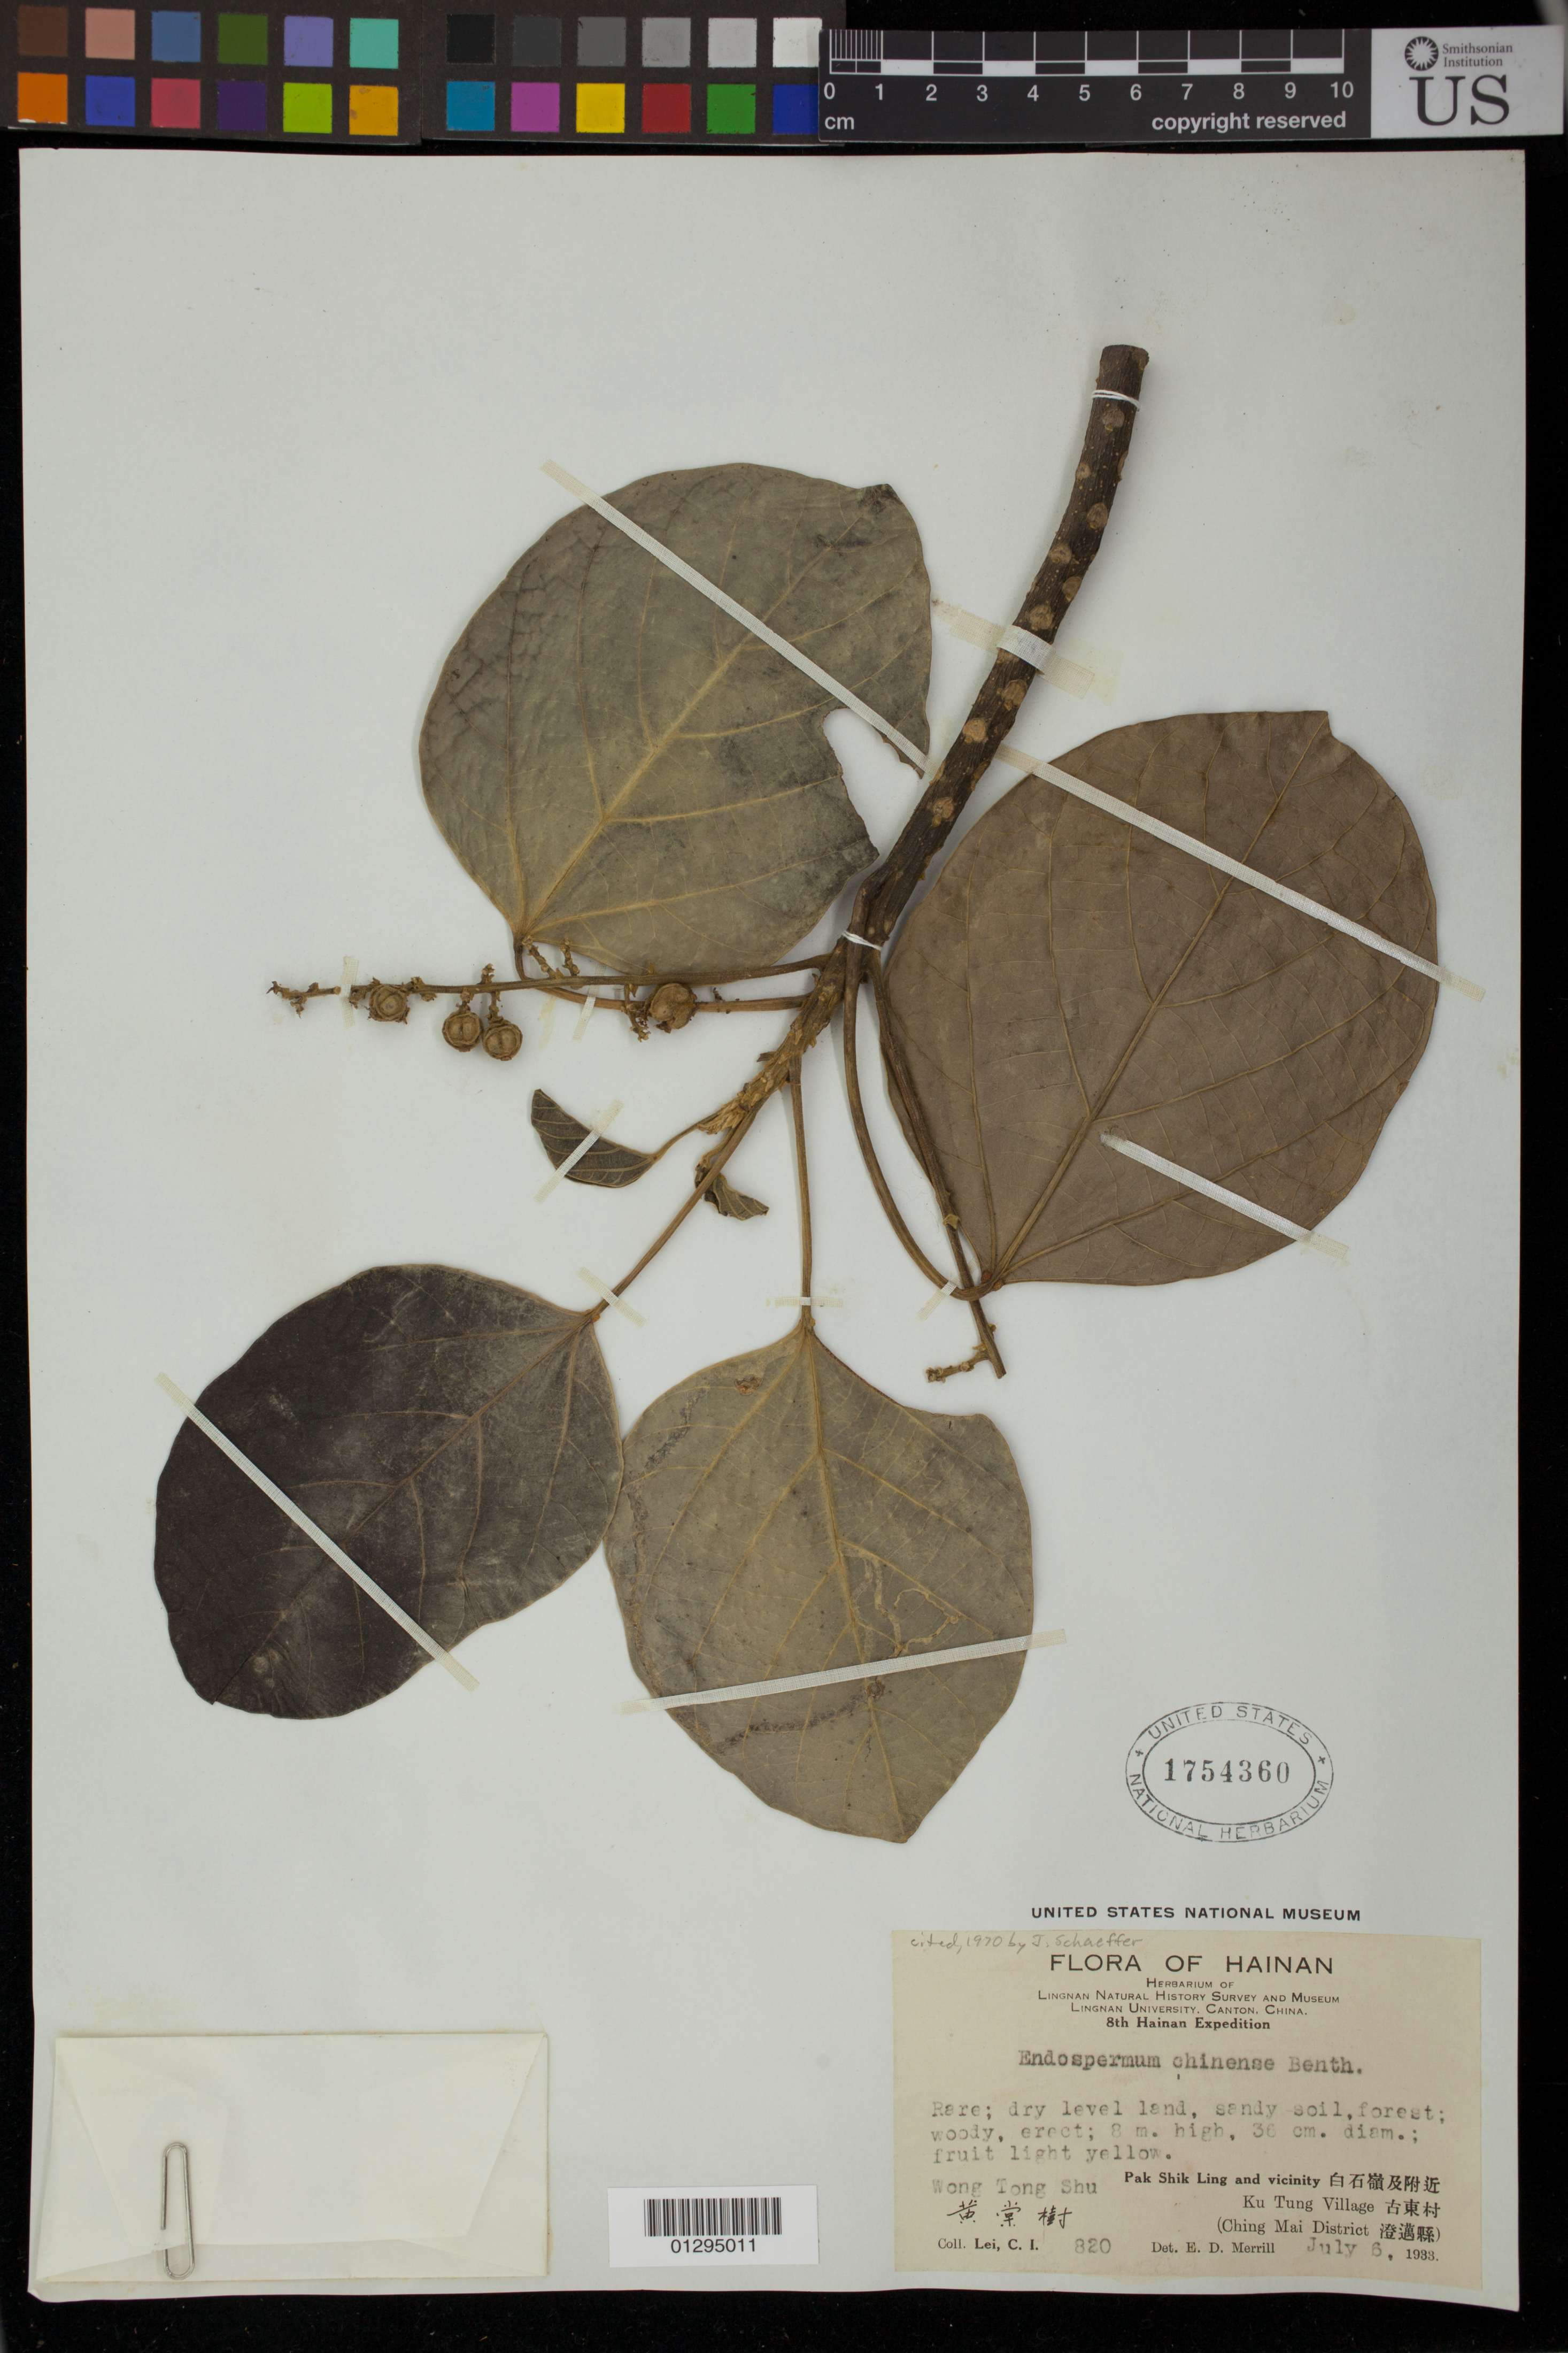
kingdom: Plantae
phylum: Tracheophyta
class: Magnoliopsida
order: Malpighiales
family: Euphorbiaceae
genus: Endospermum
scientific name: Endospermum chinense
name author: Benth.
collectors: C. I. Lei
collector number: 820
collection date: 1933-07-06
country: China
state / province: Hainan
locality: Pak Shik Ling and vicinity. Ku Tung Village, Ching Mai District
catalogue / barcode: US 1754360